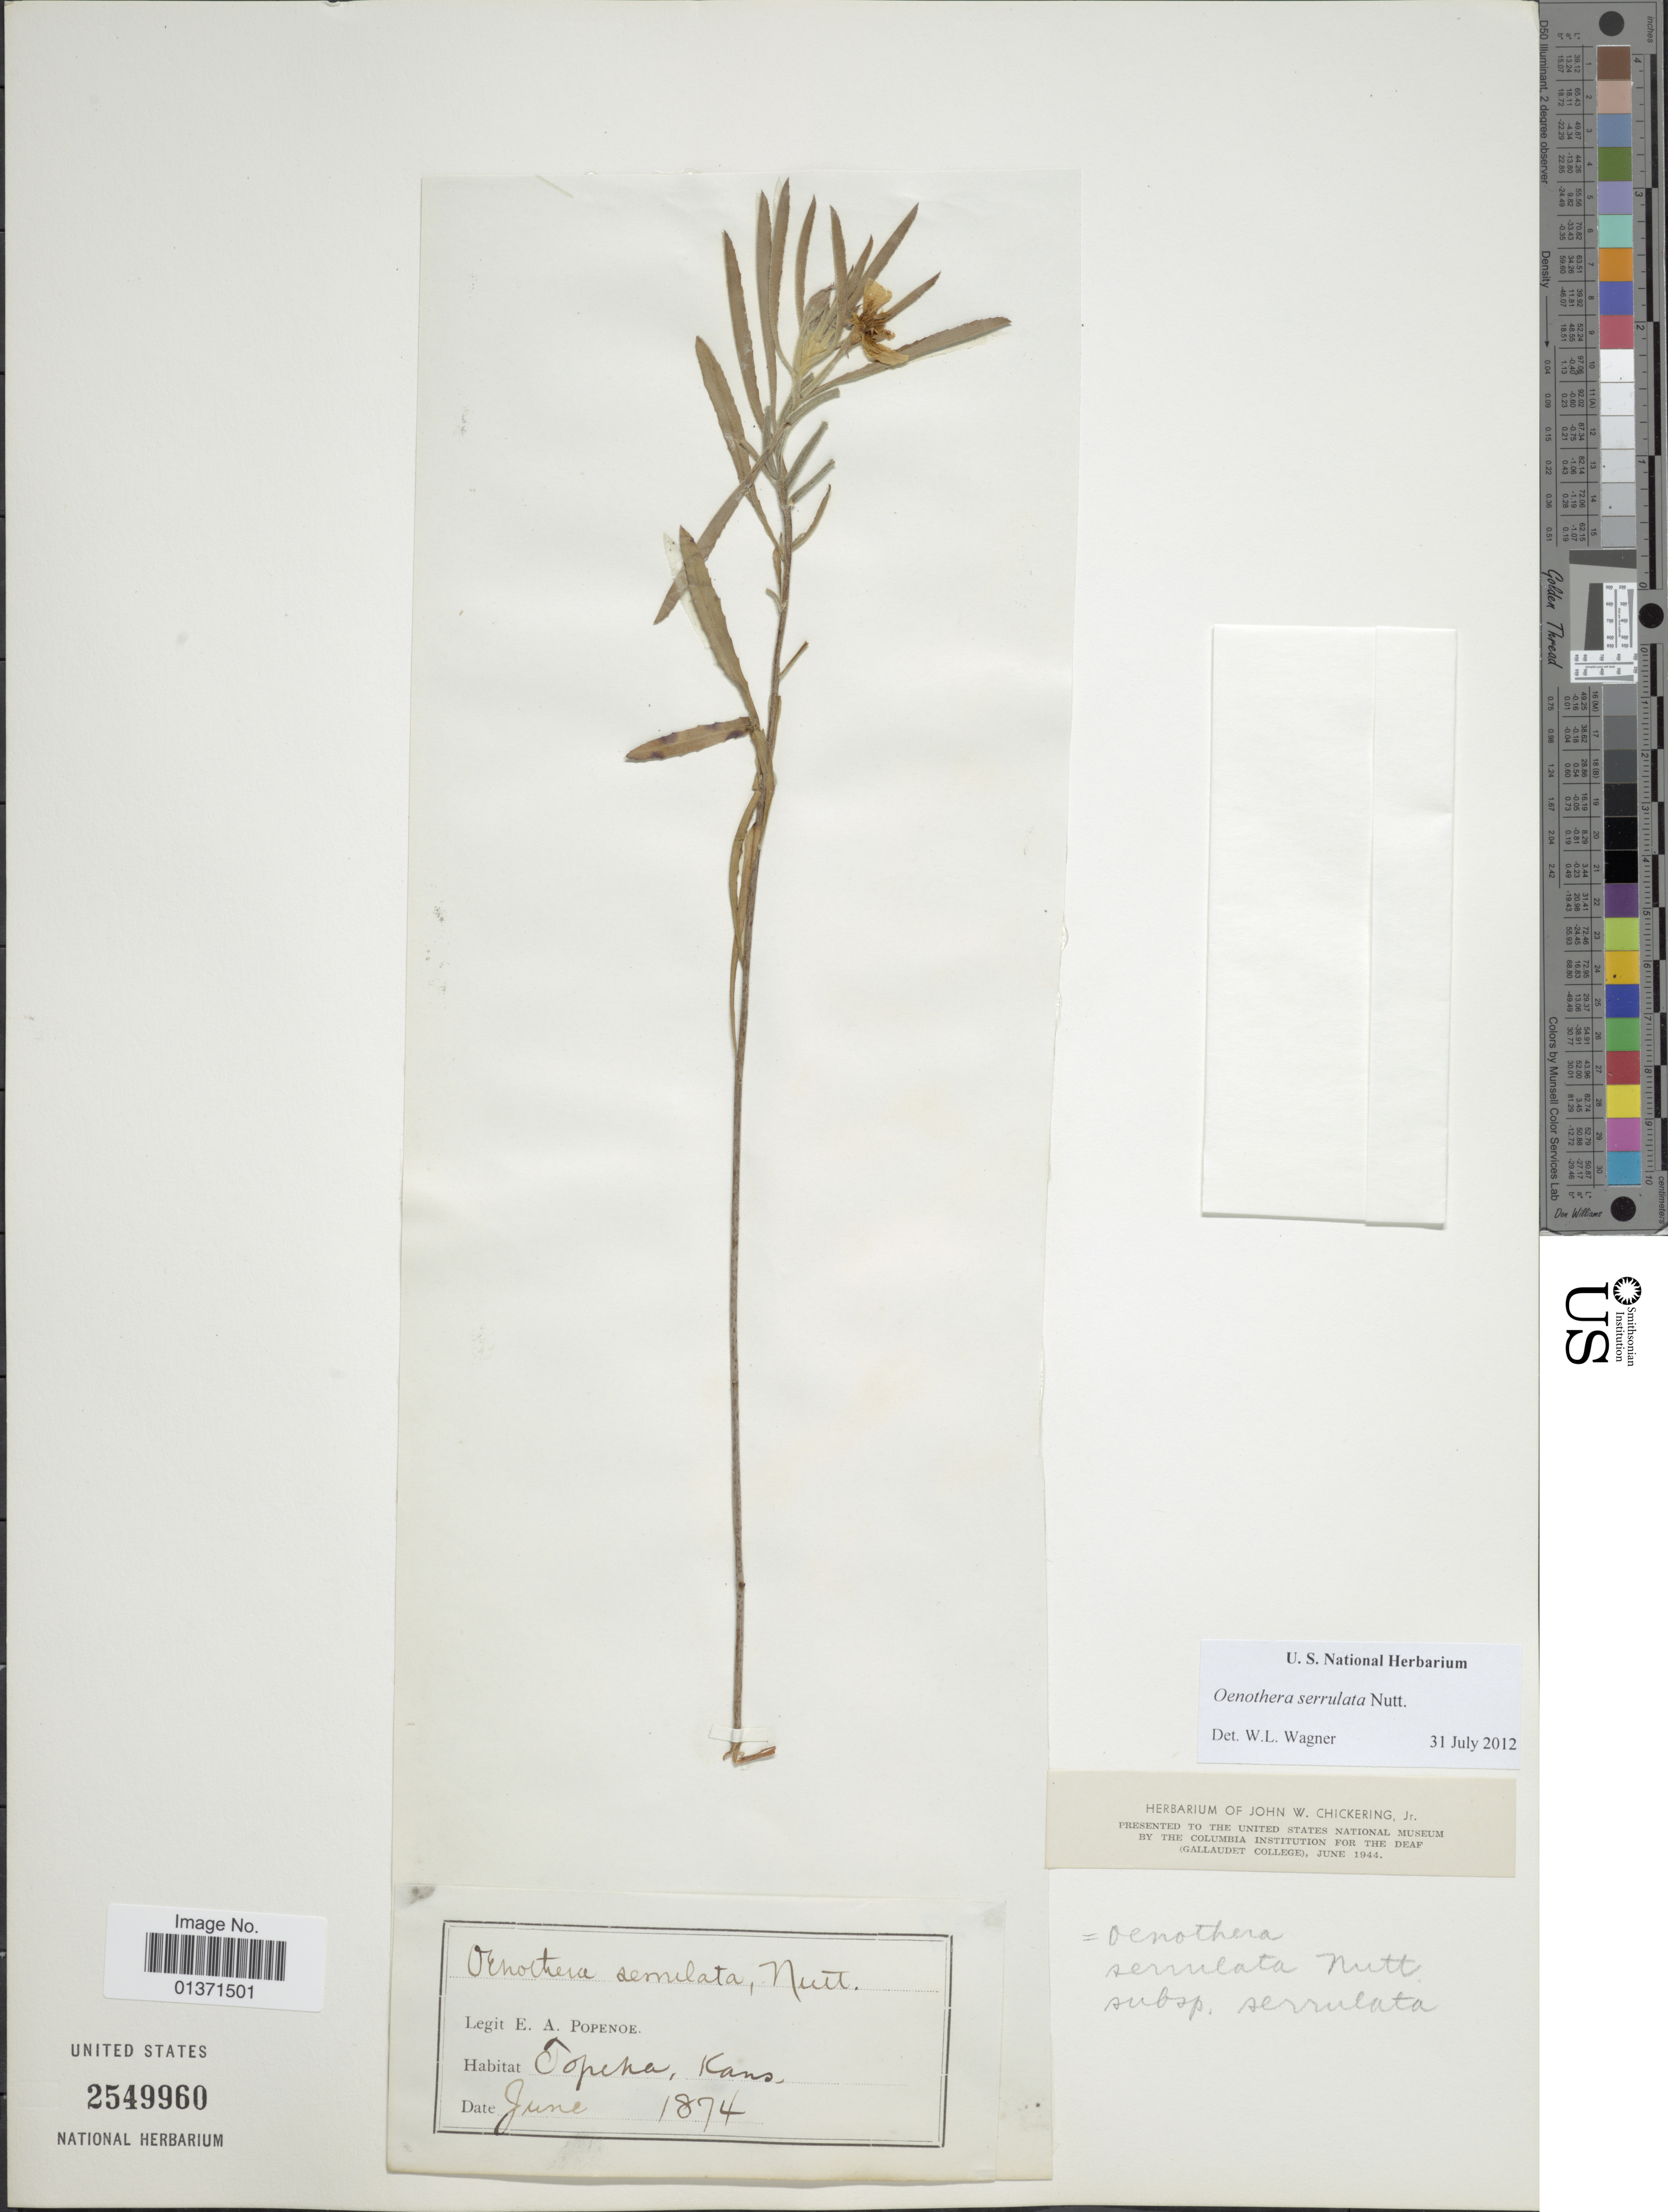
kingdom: Plantae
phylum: Tracheophyta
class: Magnoliopsida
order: Myrtales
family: Onagraceae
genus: Oenothera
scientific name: Oenothera serrulata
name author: Nutt.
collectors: E. A. Popenoe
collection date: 1874-06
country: United States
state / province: Kansas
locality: Topeka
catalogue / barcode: US 2549960